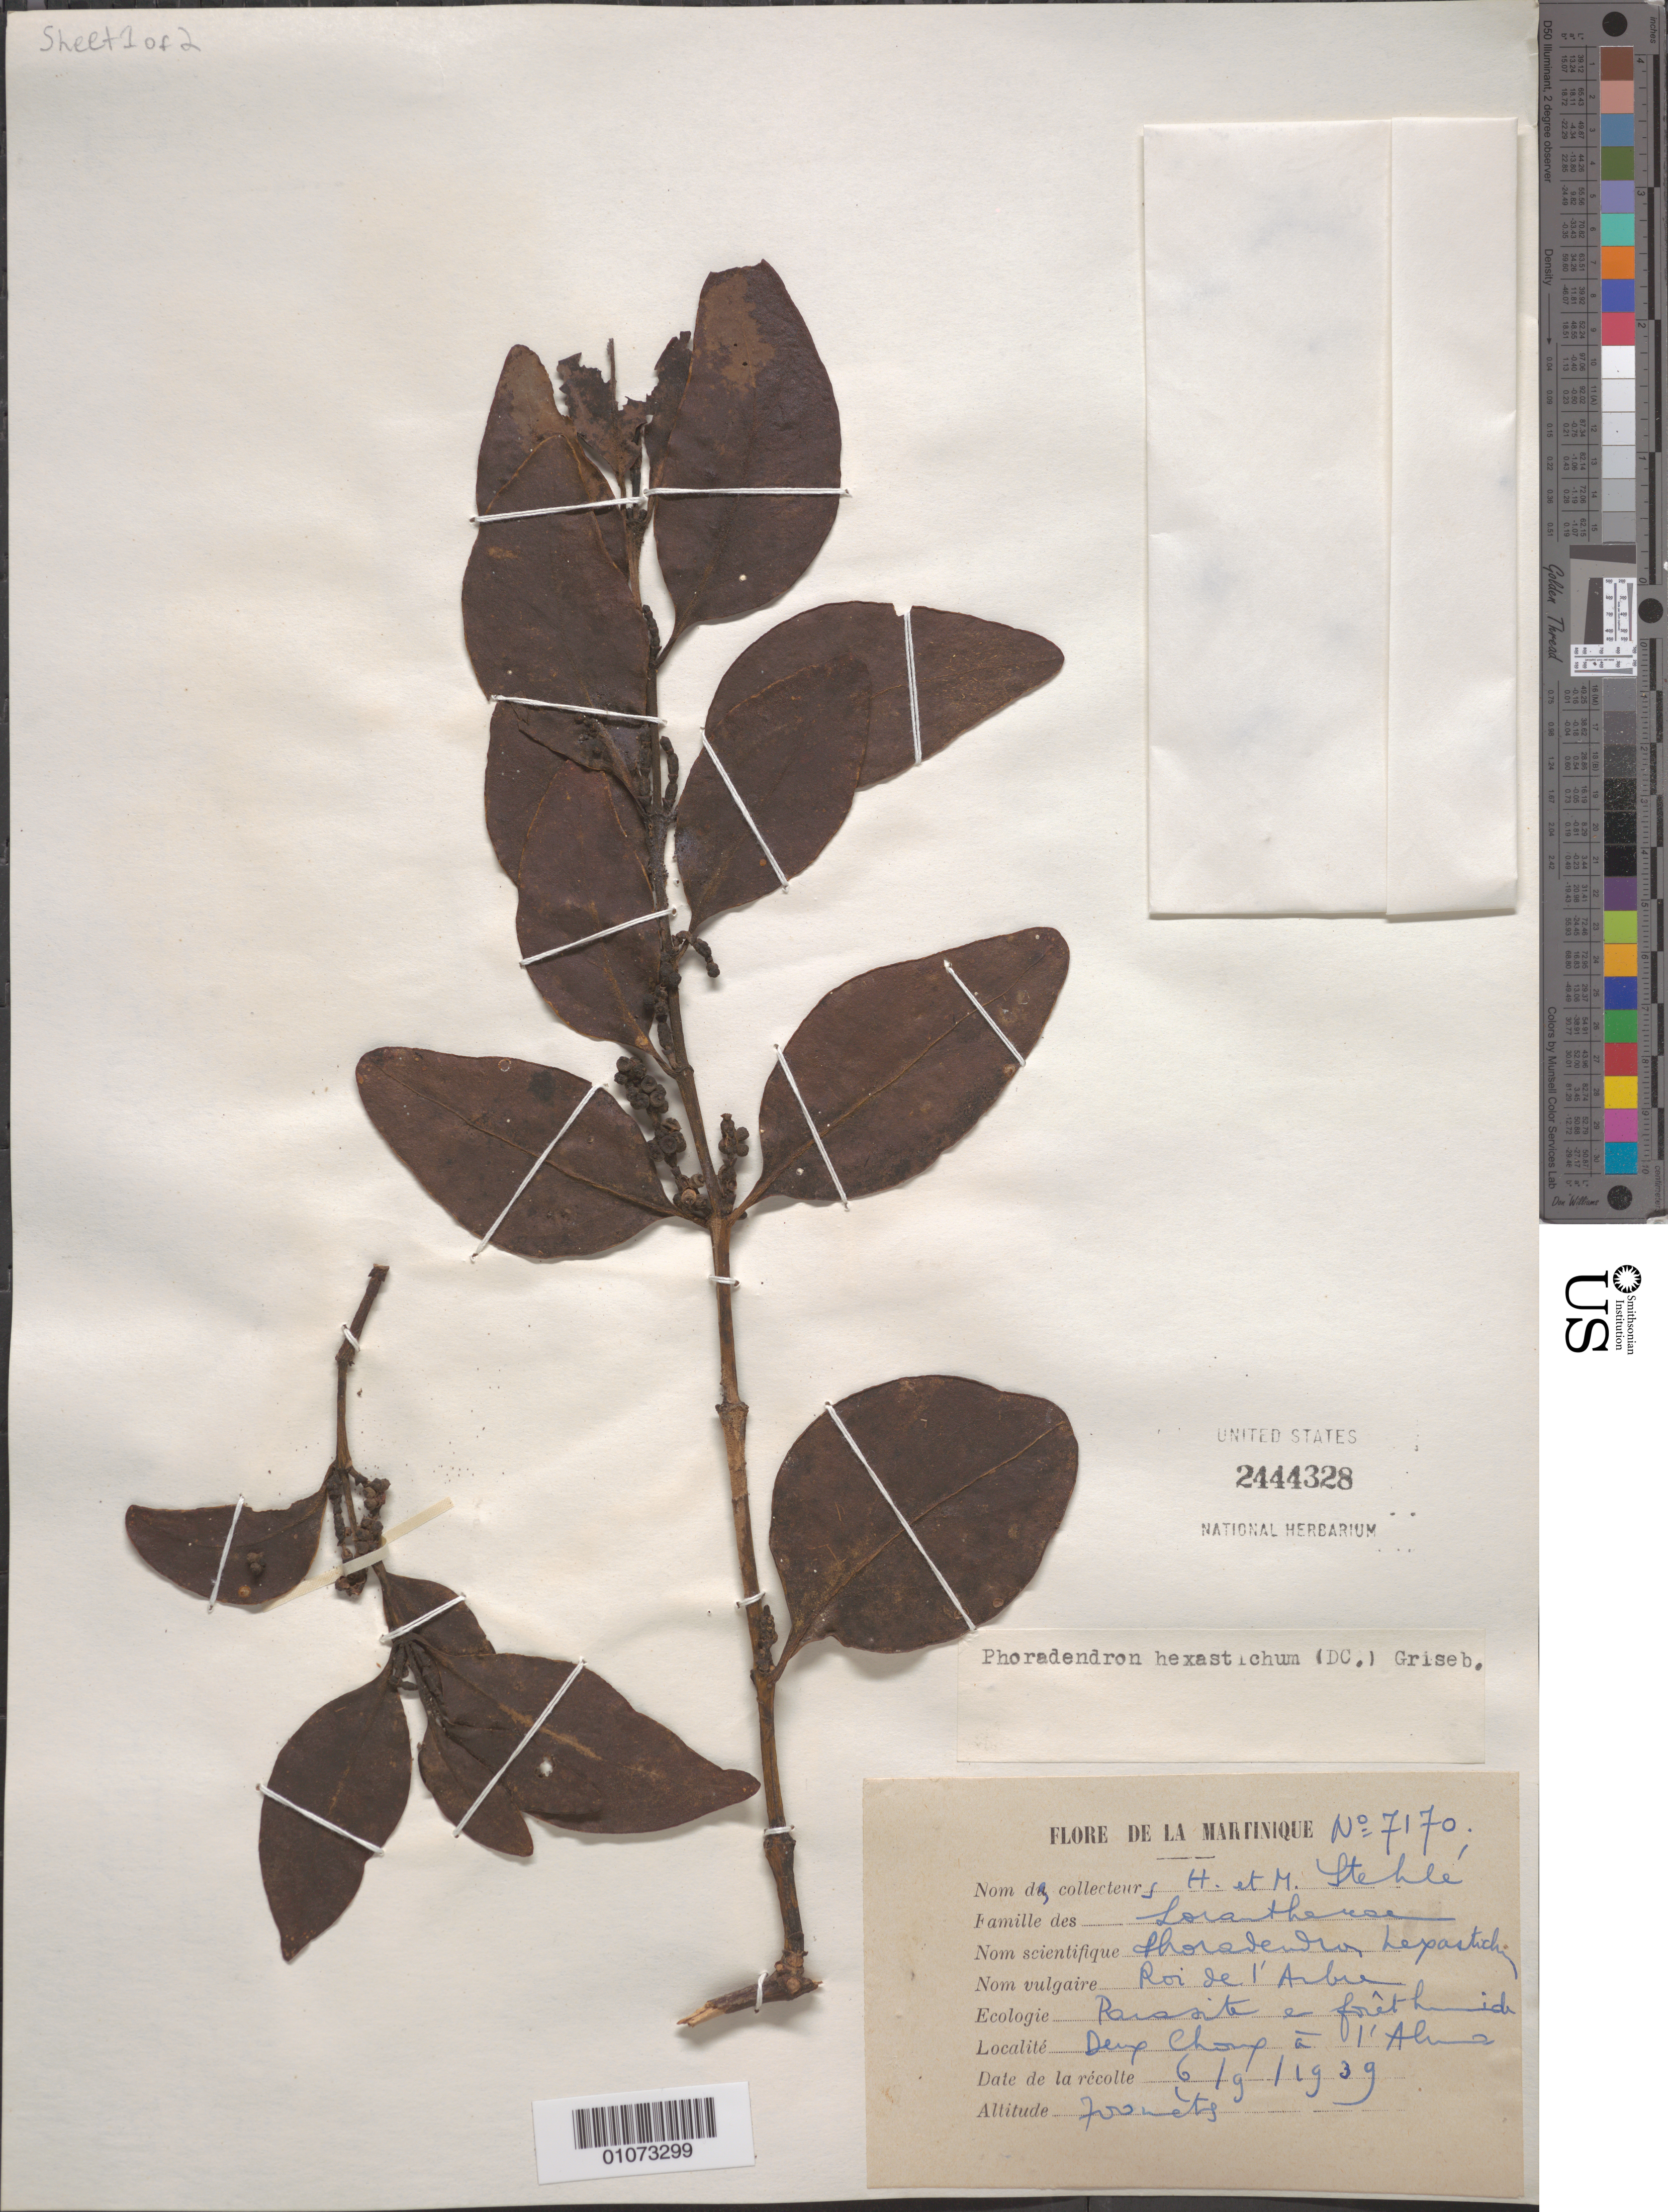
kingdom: Plantae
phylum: Tracheophyta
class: Magnoliopsida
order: Santalales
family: Viscaceae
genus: Phoradendron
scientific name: Phoradendron hexastichum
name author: (DC.) Griseb.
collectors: H. Stehlé & M. Stehlé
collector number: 7170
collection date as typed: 06 Sep 1939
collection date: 1939-09-06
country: Martinique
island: Martinique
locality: Deux Choux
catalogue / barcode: US 2444328